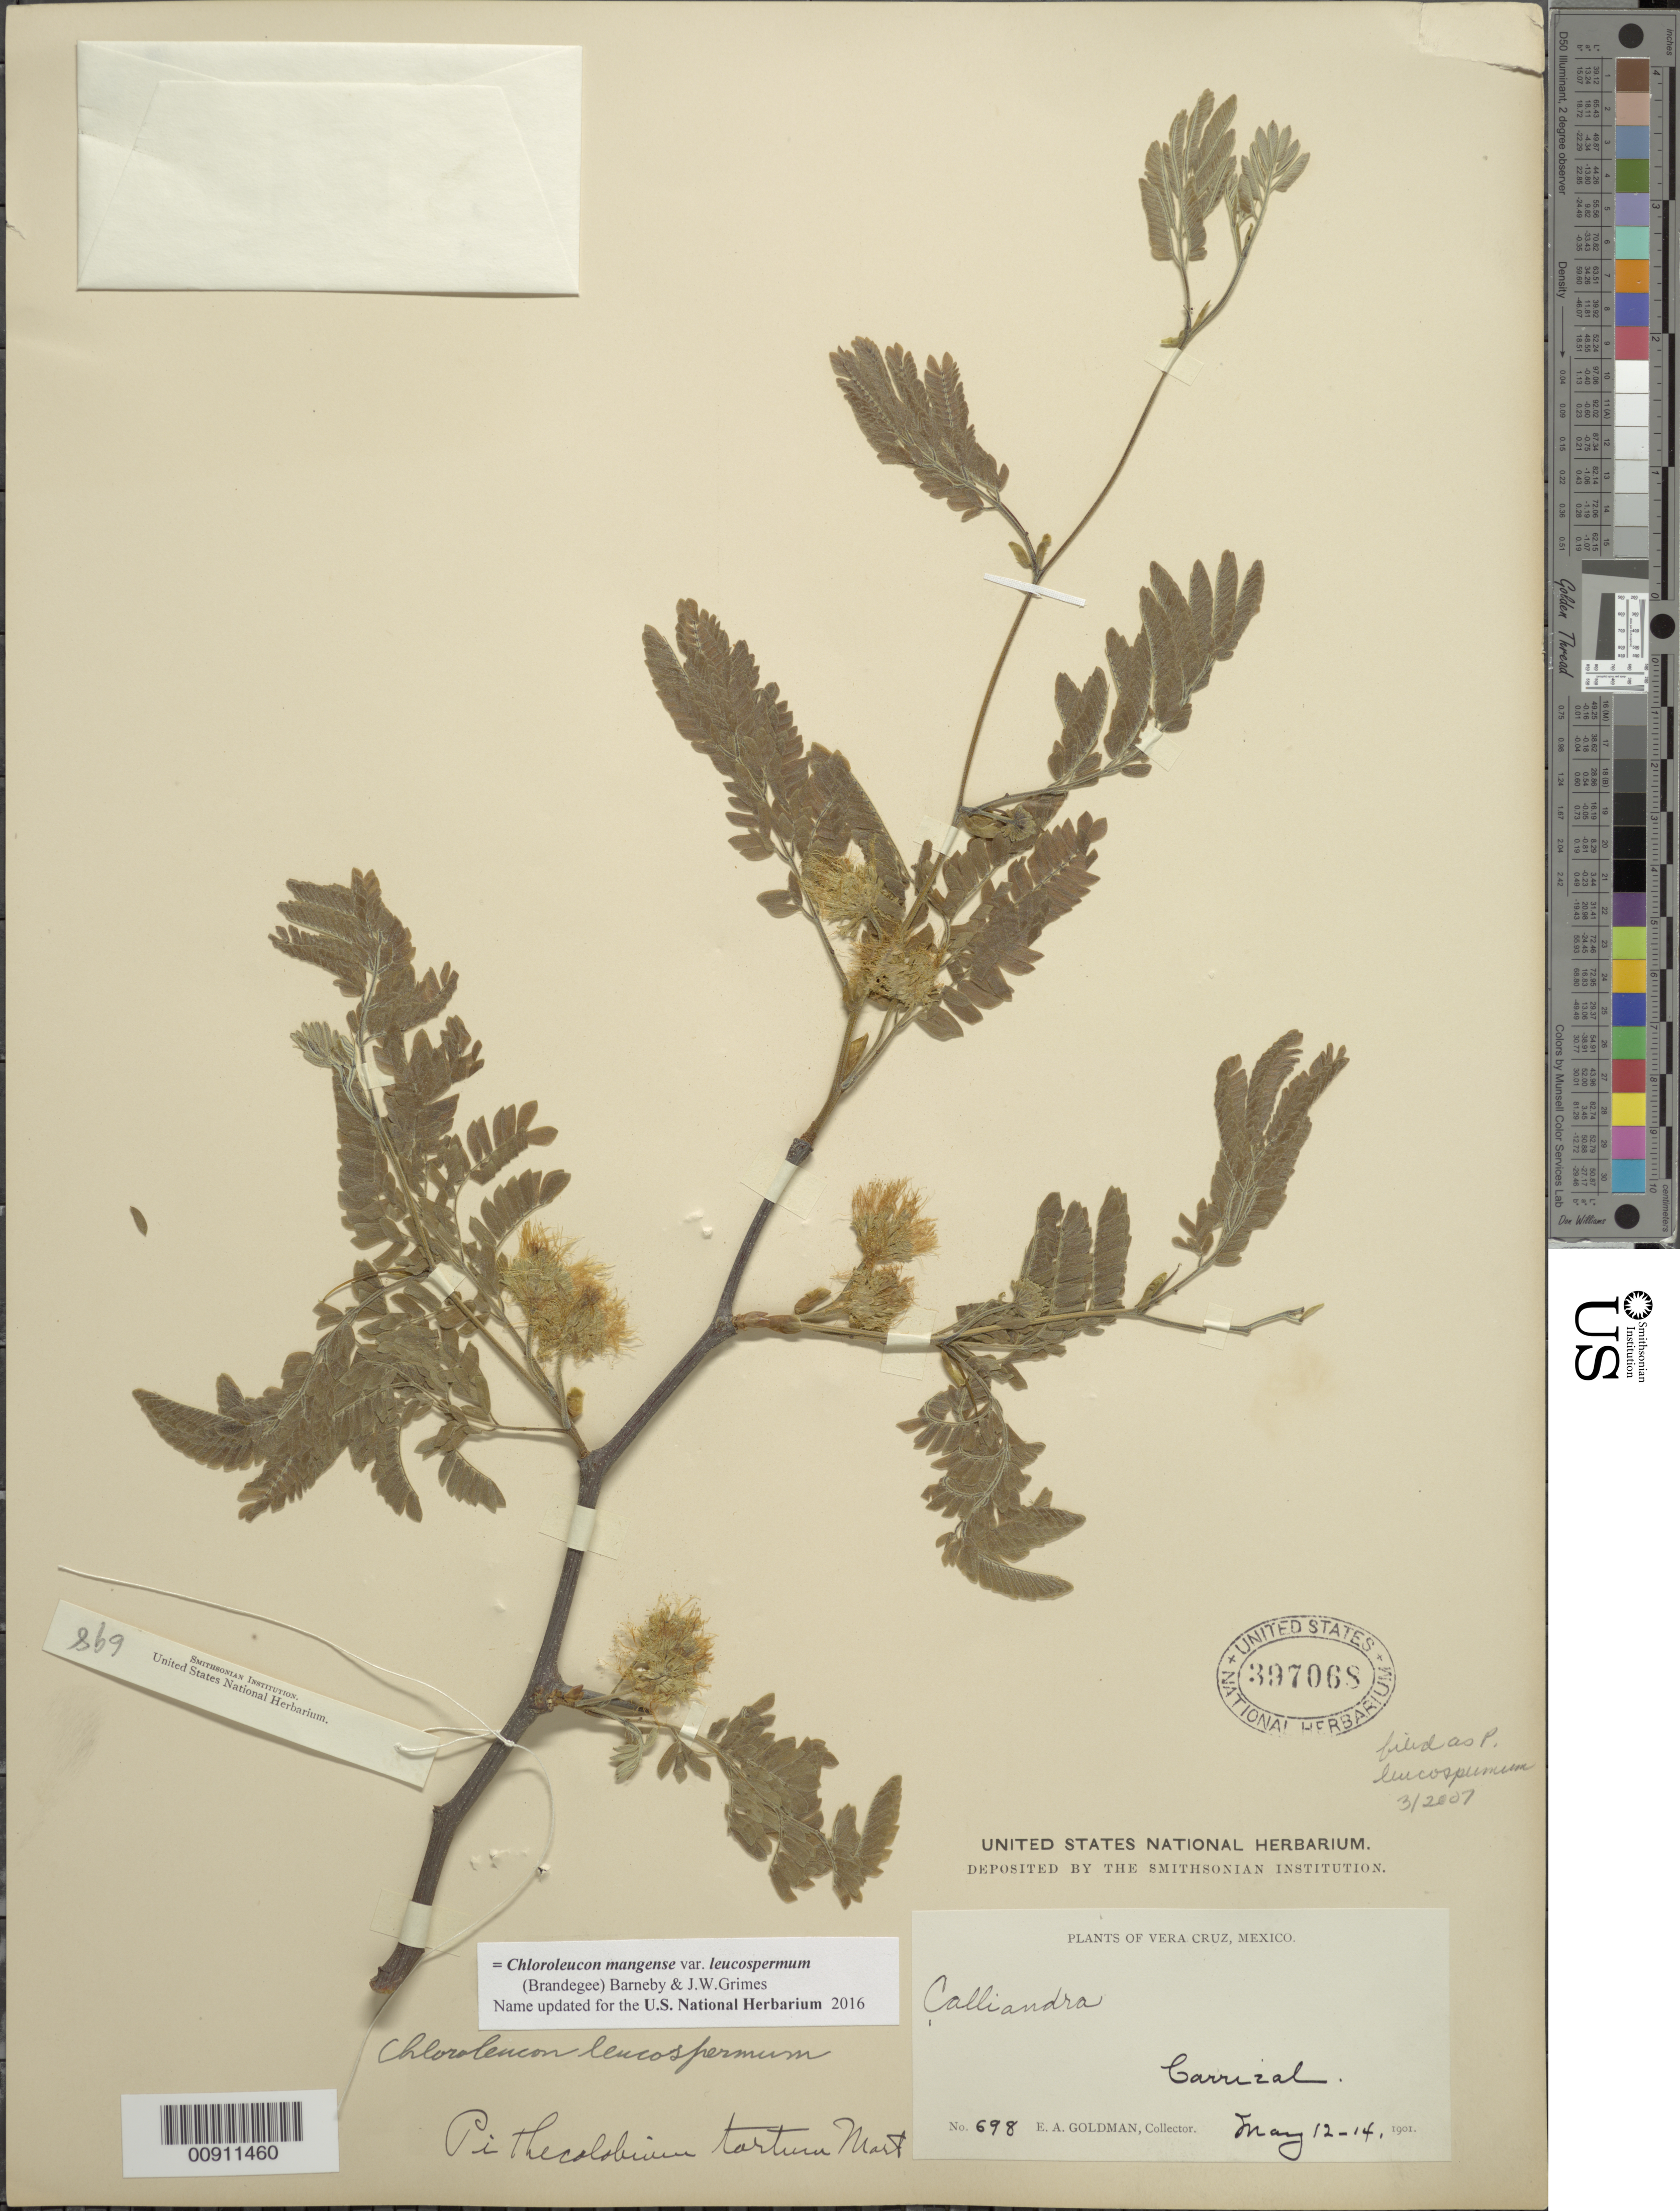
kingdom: Plantae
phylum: Tracheophyta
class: Magnoliopsida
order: Fabales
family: Fabaceae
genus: Chloroleucon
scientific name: Chloroleucon mangense var. leucospermum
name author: (Brandegee) Barneby & J.W. Grimes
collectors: E. A. Goldman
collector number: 698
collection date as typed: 12 May 1901 to 14 May 1901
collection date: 1901-05-12/1901-05-14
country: Mexico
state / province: Veracruz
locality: Carrizal, Veracruz.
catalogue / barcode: US 397068